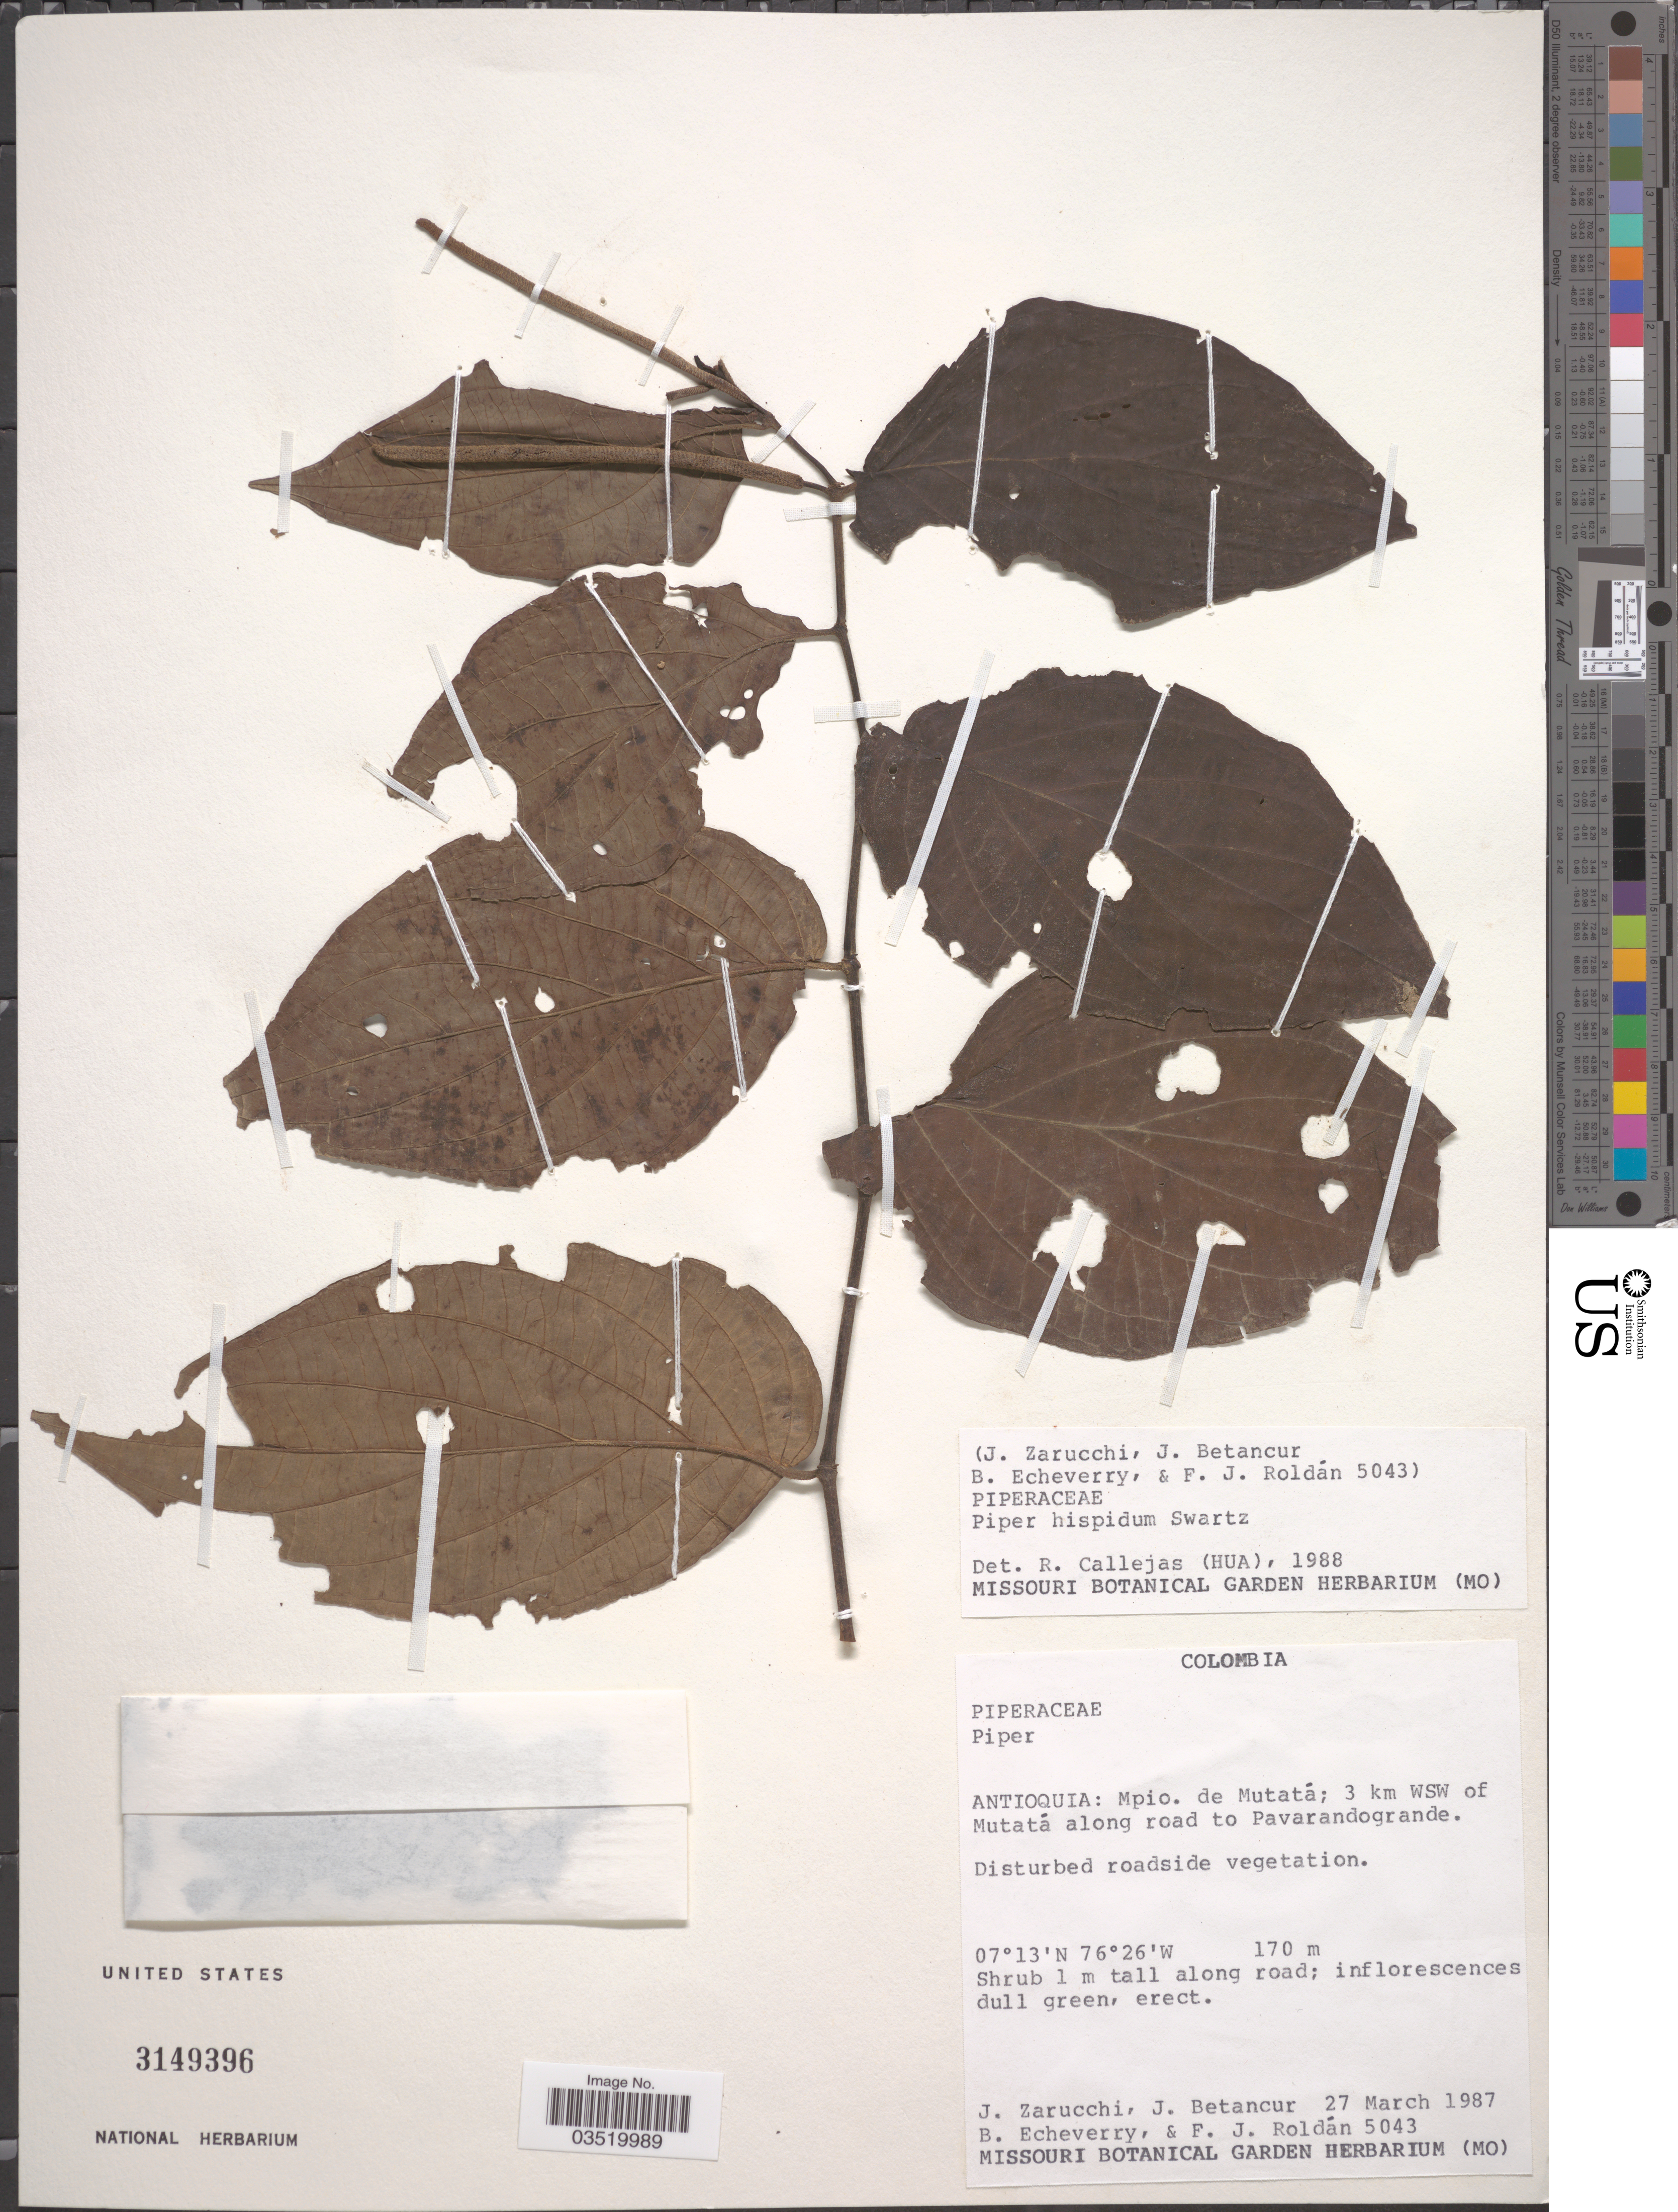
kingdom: Plantae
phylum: Tracheophyta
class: Magnoliopsida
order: Piperales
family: Piperaceae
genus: Piper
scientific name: Piper hispidum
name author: Sw.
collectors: J. L. Zarucchi, J. Betancur, B. Echeverry & F. J. Roldán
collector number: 5043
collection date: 1987-03-27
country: Colombia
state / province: Antioquia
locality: Mpio. de Mutatá; 3 km WSW of Mutatá along road to Pavarandogrande.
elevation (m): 170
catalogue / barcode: US 3149396